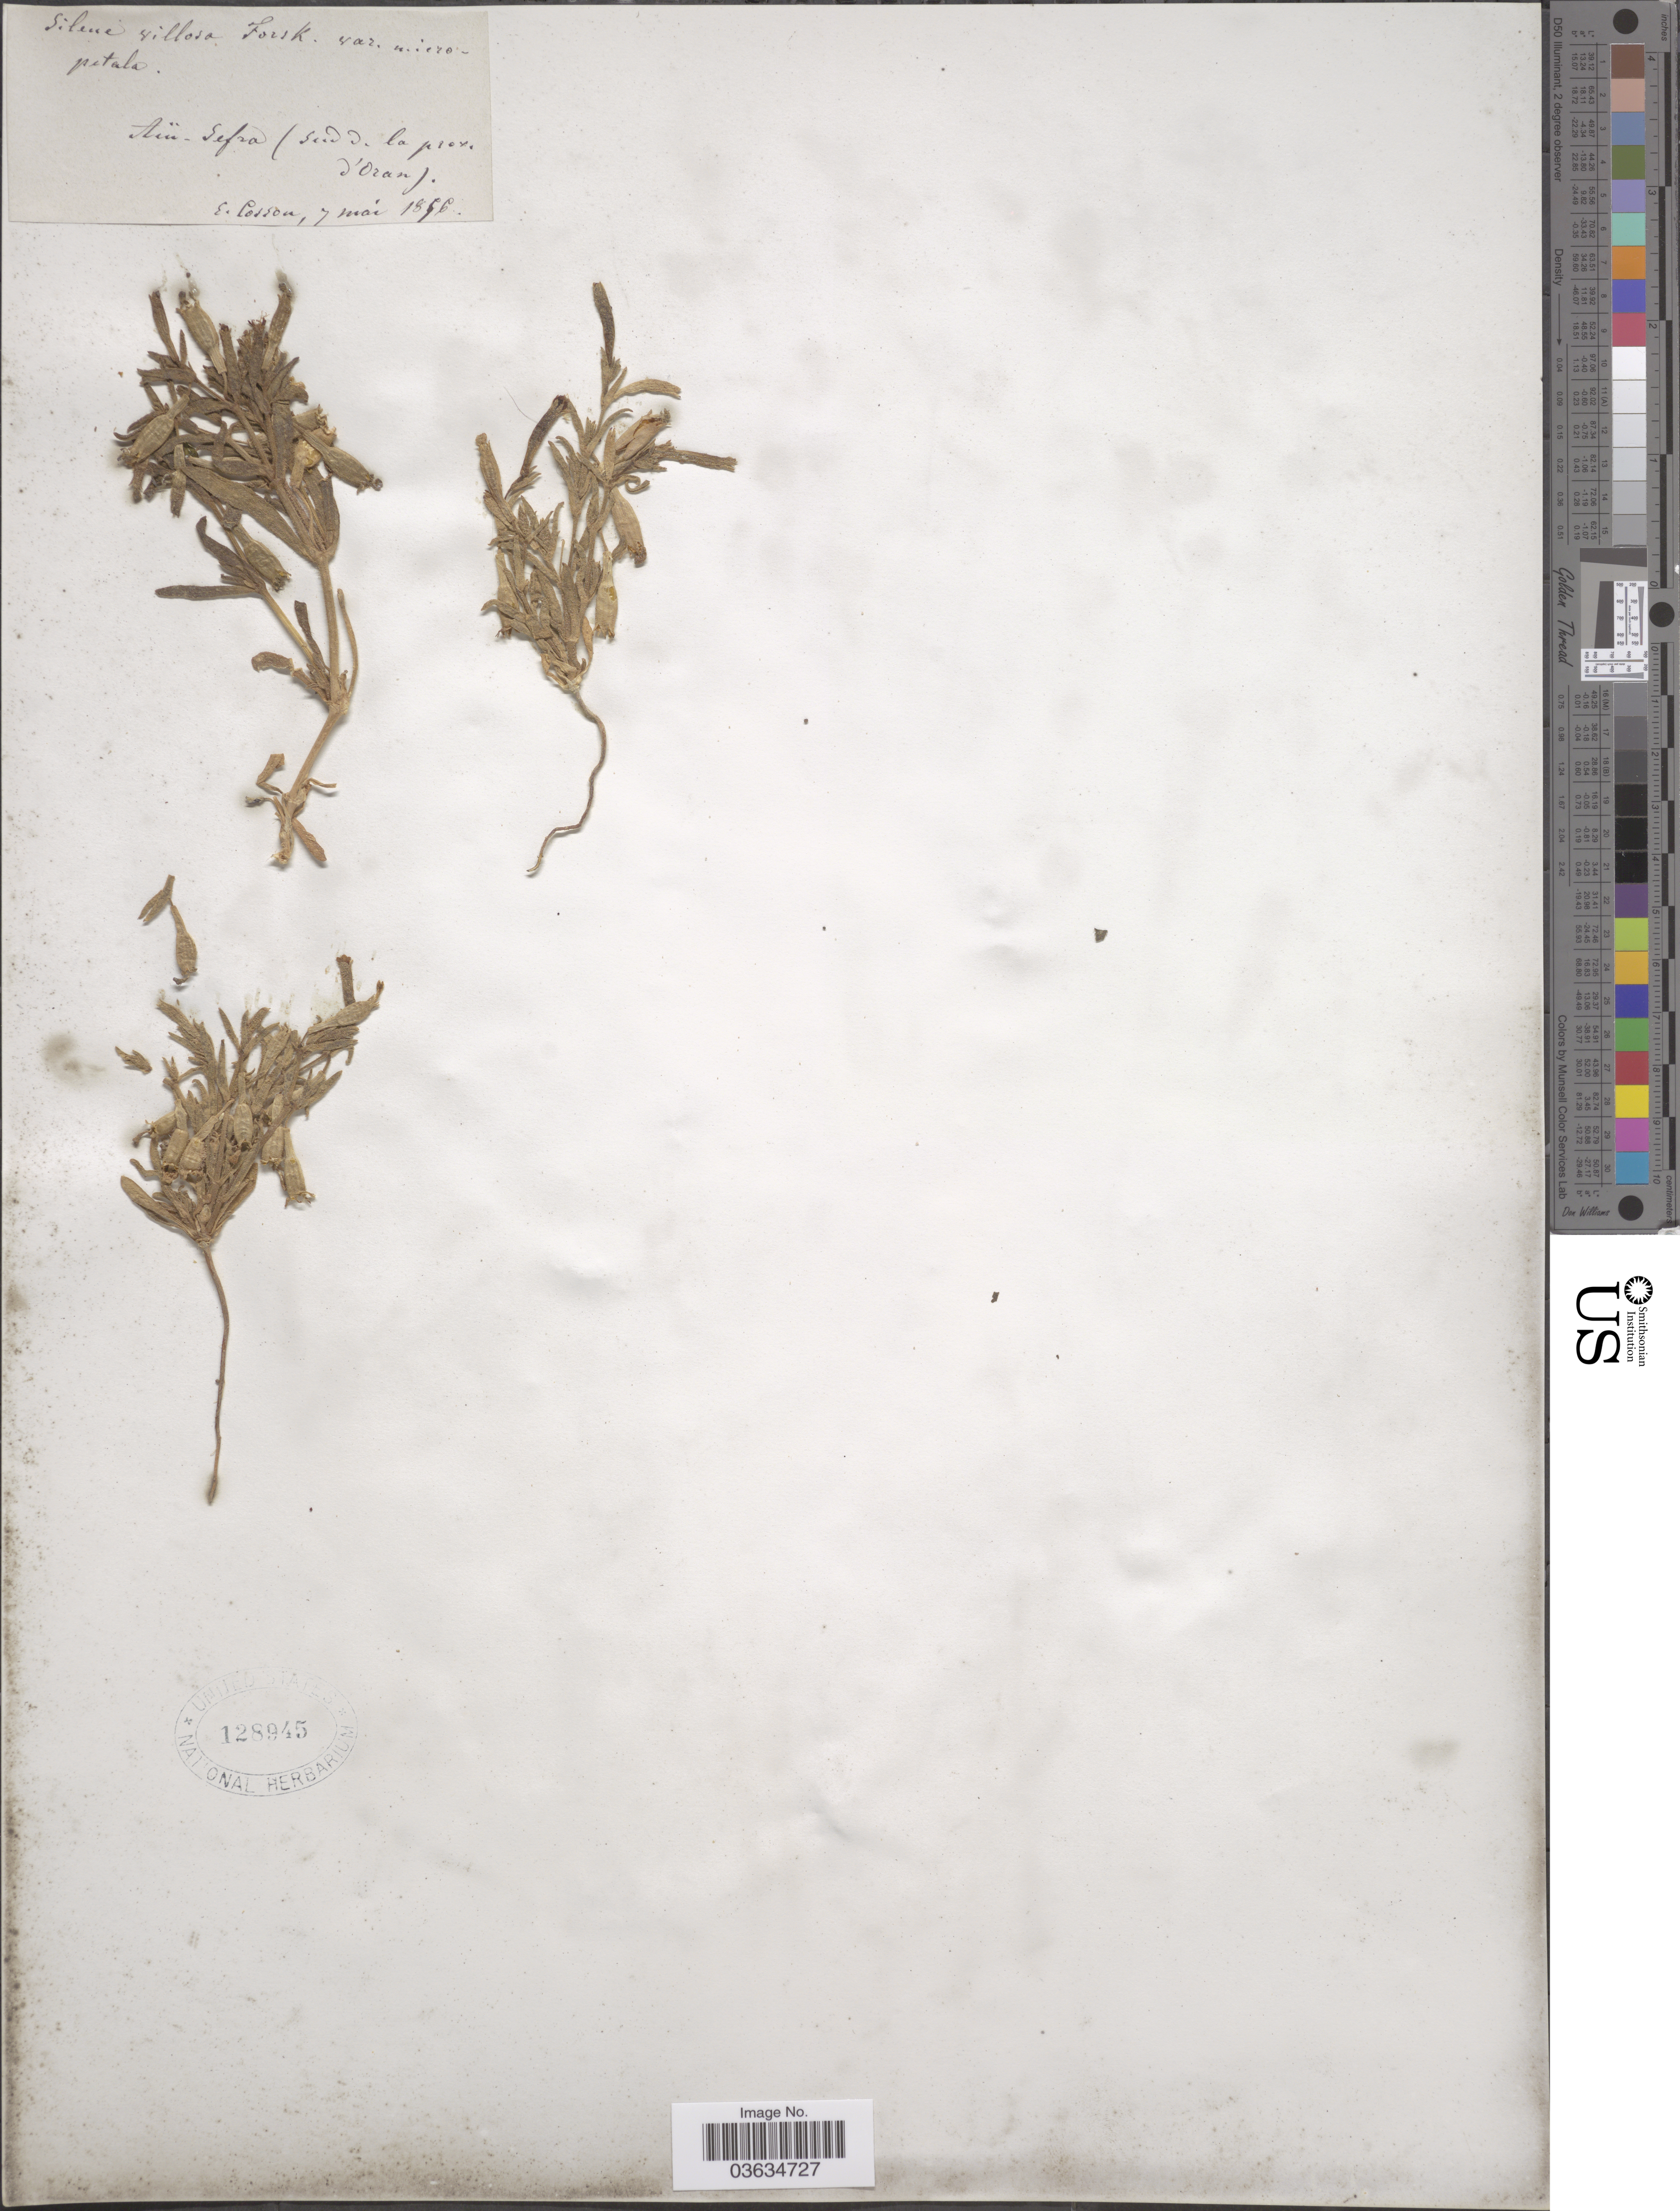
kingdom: Plantae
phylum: Tracheophyta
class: Magnoliopsida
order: Caryophyllales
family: Caryophyllaceae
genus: Silene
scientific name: Silene villosa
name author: Forssk.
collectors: E. Cosson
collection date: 1856-05-07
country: Algeria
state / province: Oran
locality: Aïn-Sefra (Sud d. la prov. d'Oran).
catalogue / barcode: US 128945